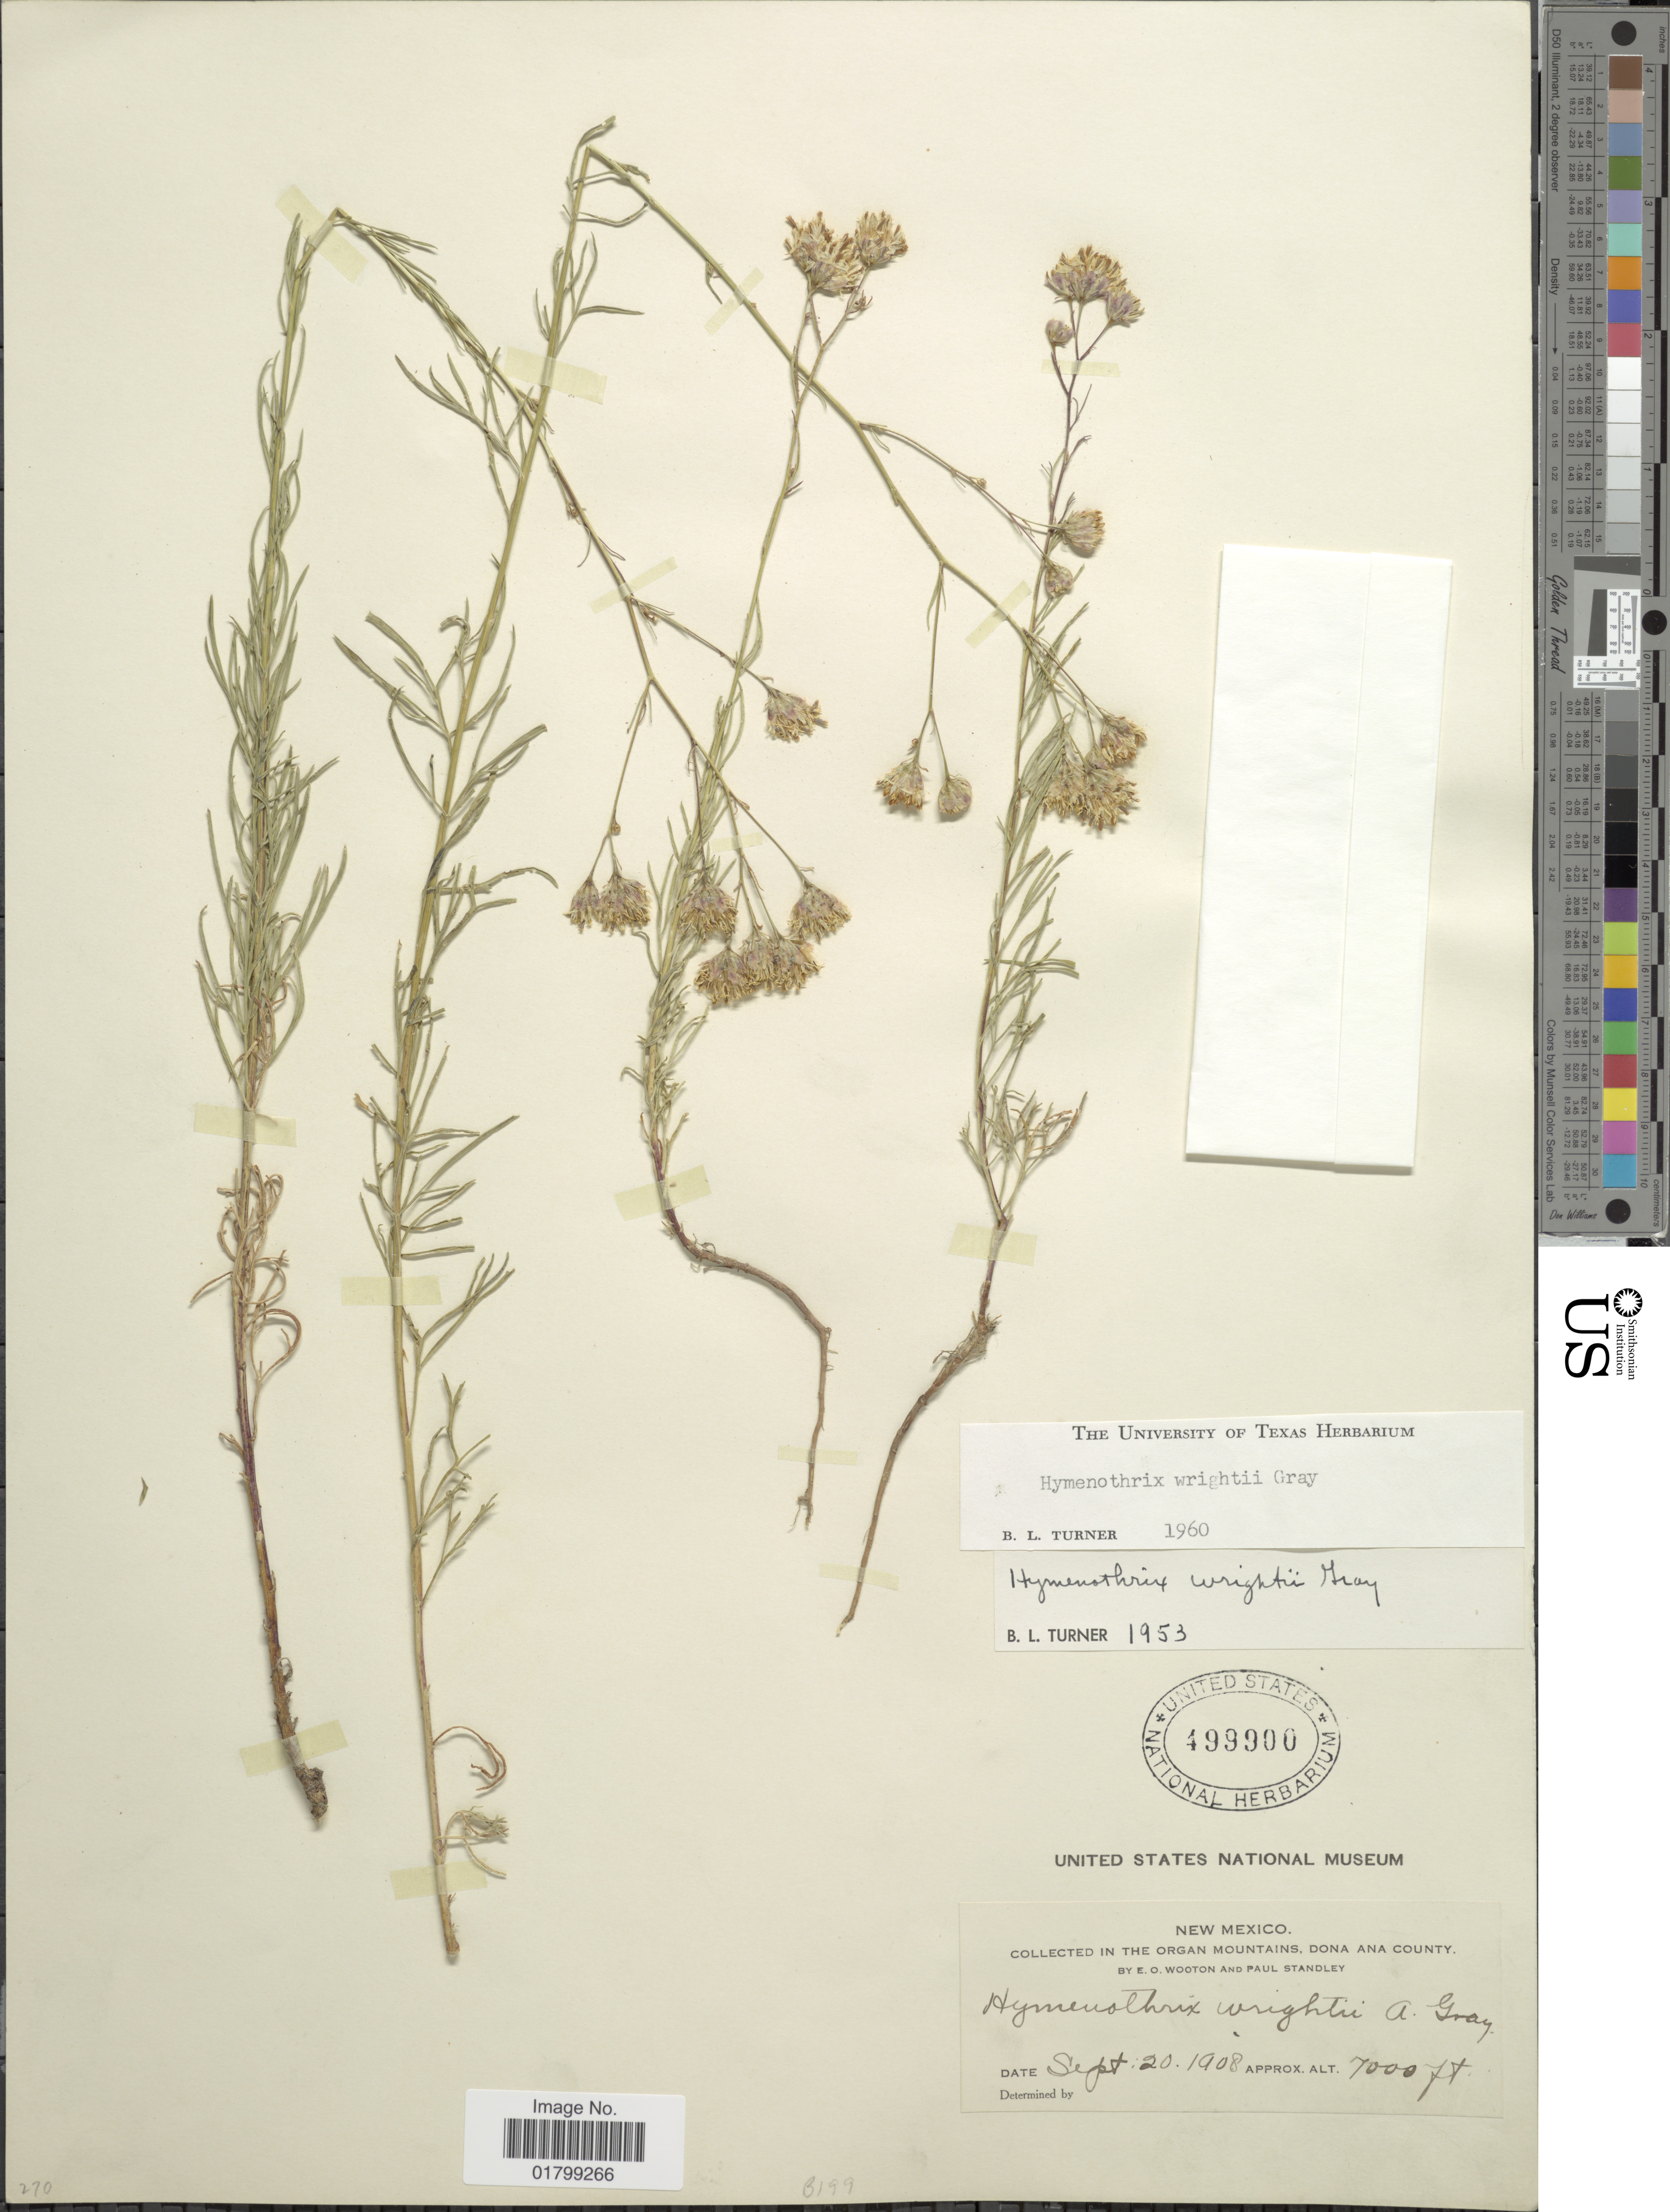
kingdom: Plantae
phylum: Tracheophyta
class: Magnoliopsida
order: Asterales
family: Asteraceae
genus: Hymenothrix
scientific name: Hymenothrix wrightii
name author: A. Gray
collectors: E. O. Wooton & P. C. Standley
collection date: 1908-09-20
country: United States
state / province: New Mexico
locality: The Organ Mountains, Dona Ana County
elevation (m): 2134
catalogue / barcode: US 499900